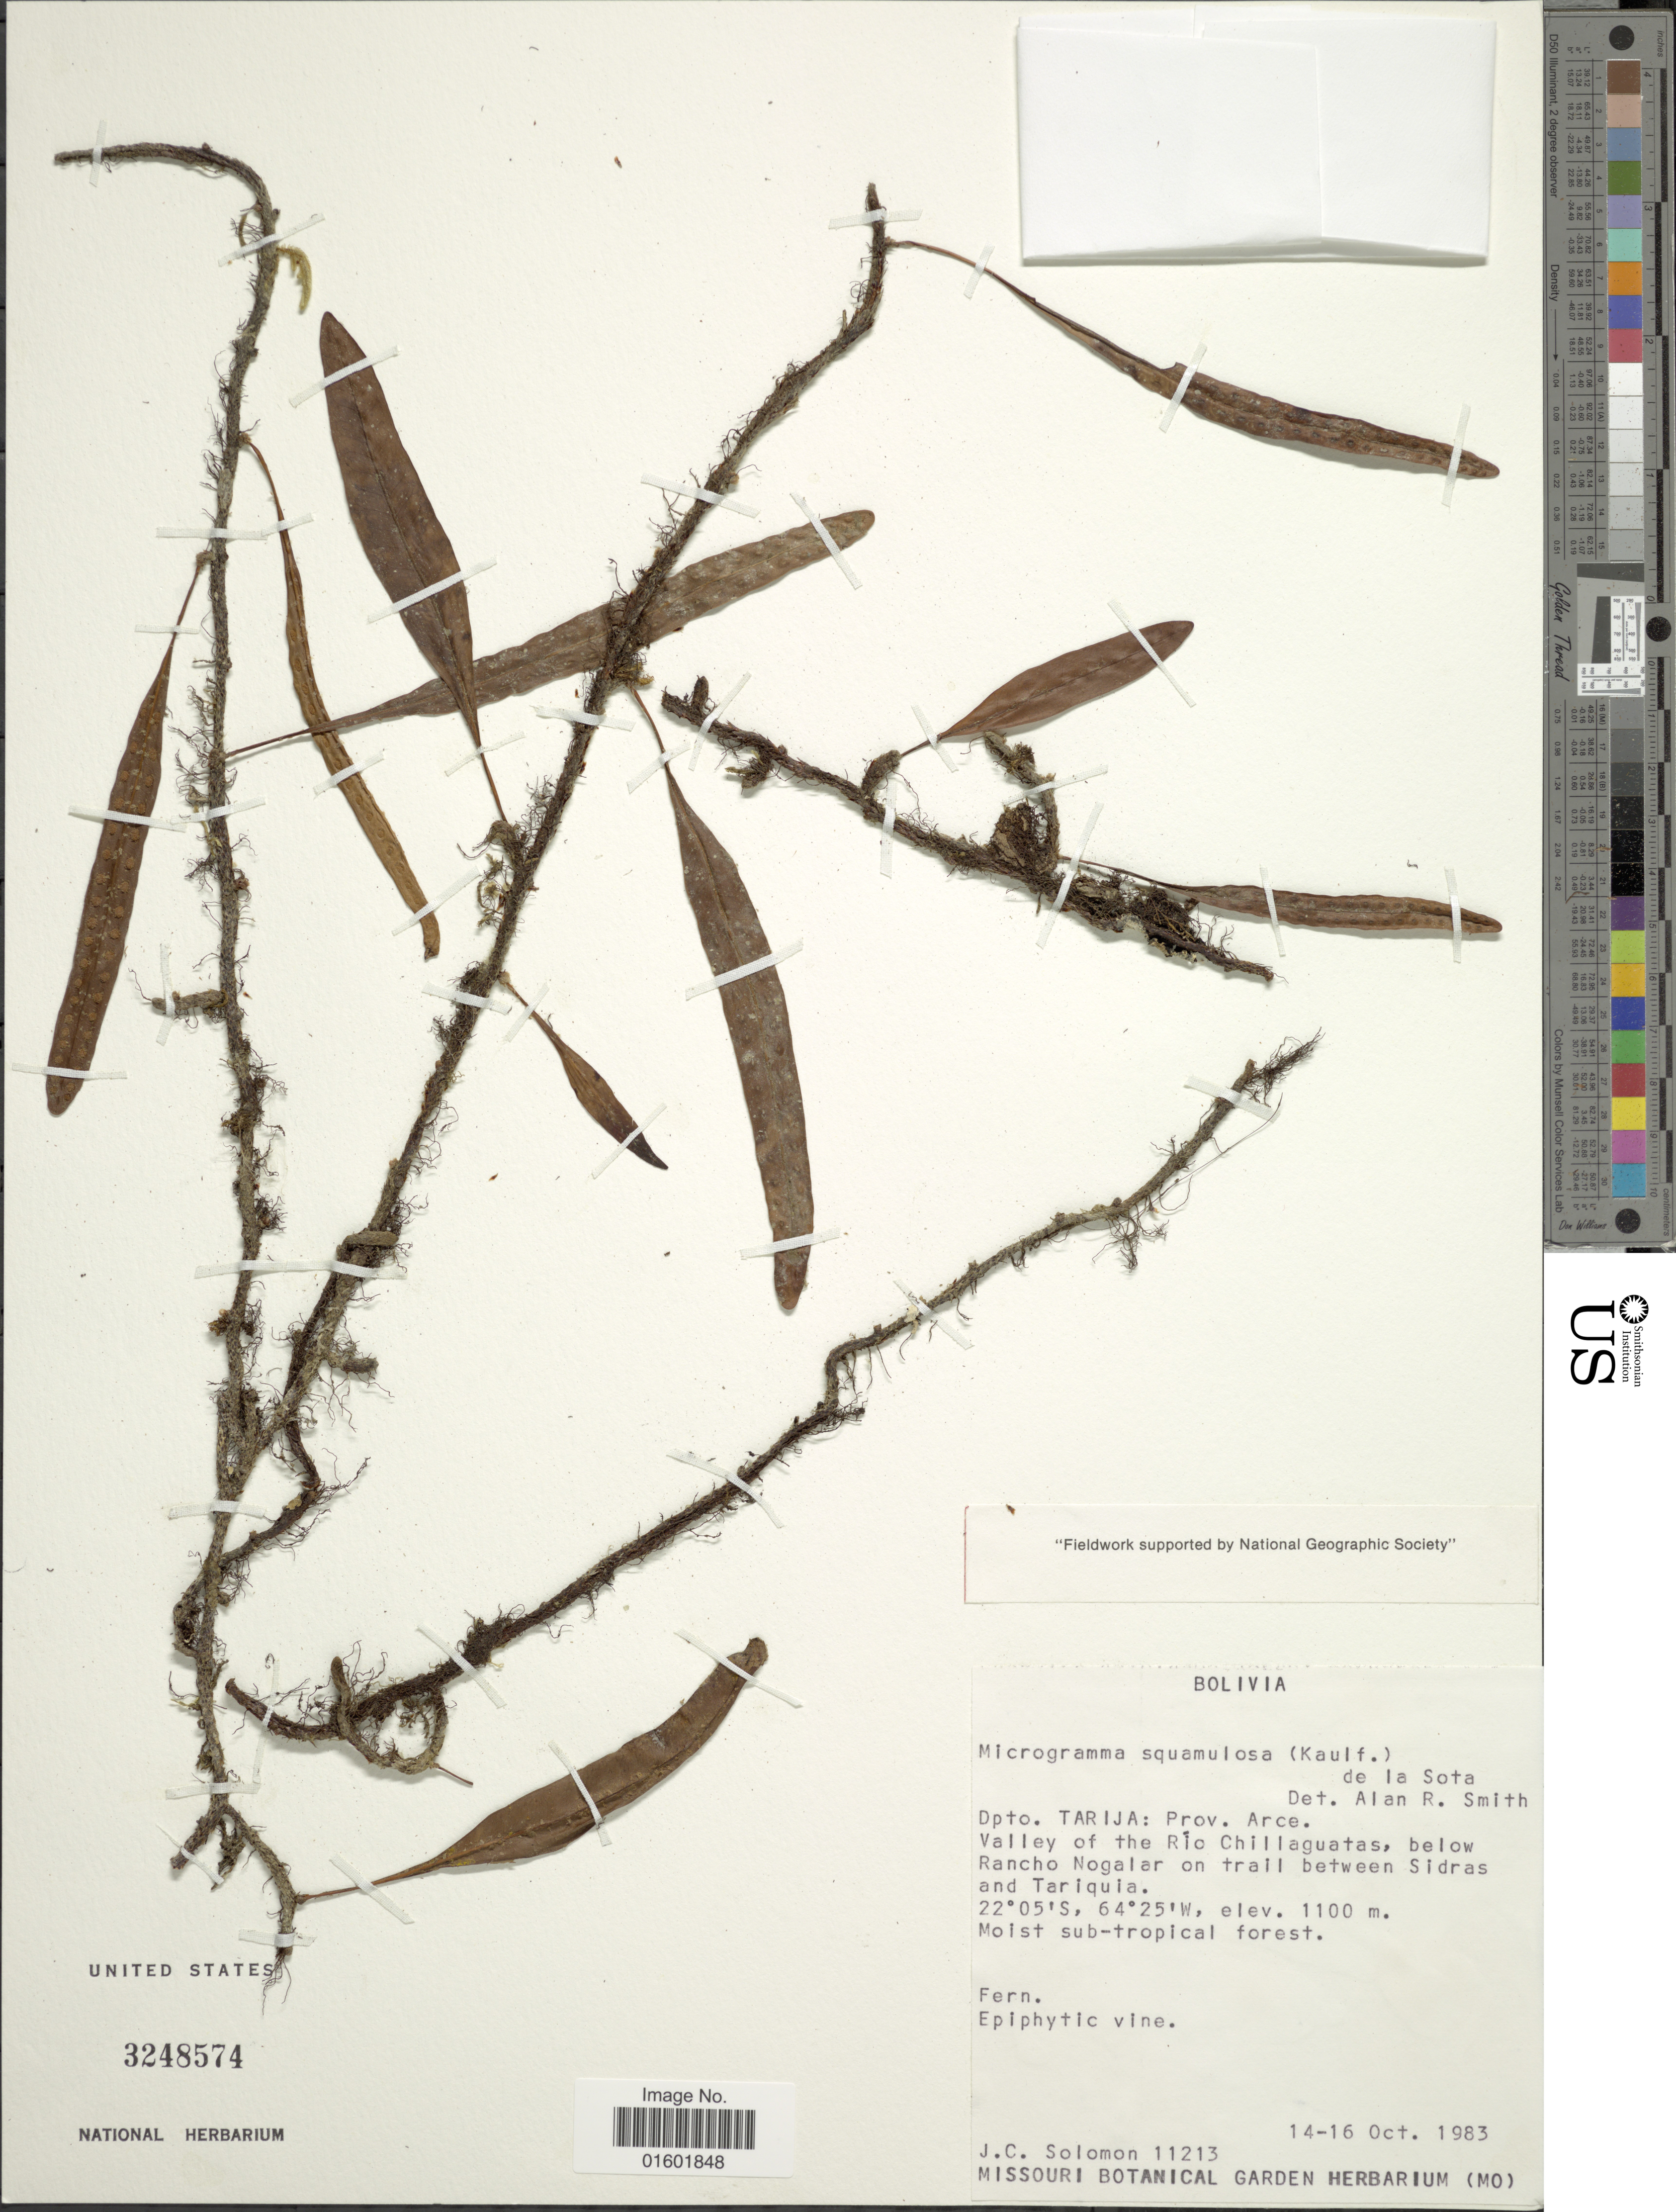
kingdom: Plantae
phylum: Tracheophyta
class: Polypodiopsida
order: Polypodiales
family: Polypodiaceae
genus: Microgramma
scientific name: Microgramma squamulosa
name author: (Kaulf.) Sota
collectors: J. C. Solomon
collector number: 11213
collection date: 1983-10-14/1983-10-16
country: Bolivia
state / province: Tarija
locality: Prov. Arce. Valley of the Rio Chillaguatas, below Rancho Nogalar on trail between Sidras and Tariquia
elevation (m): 1100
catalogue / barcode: US 3248574